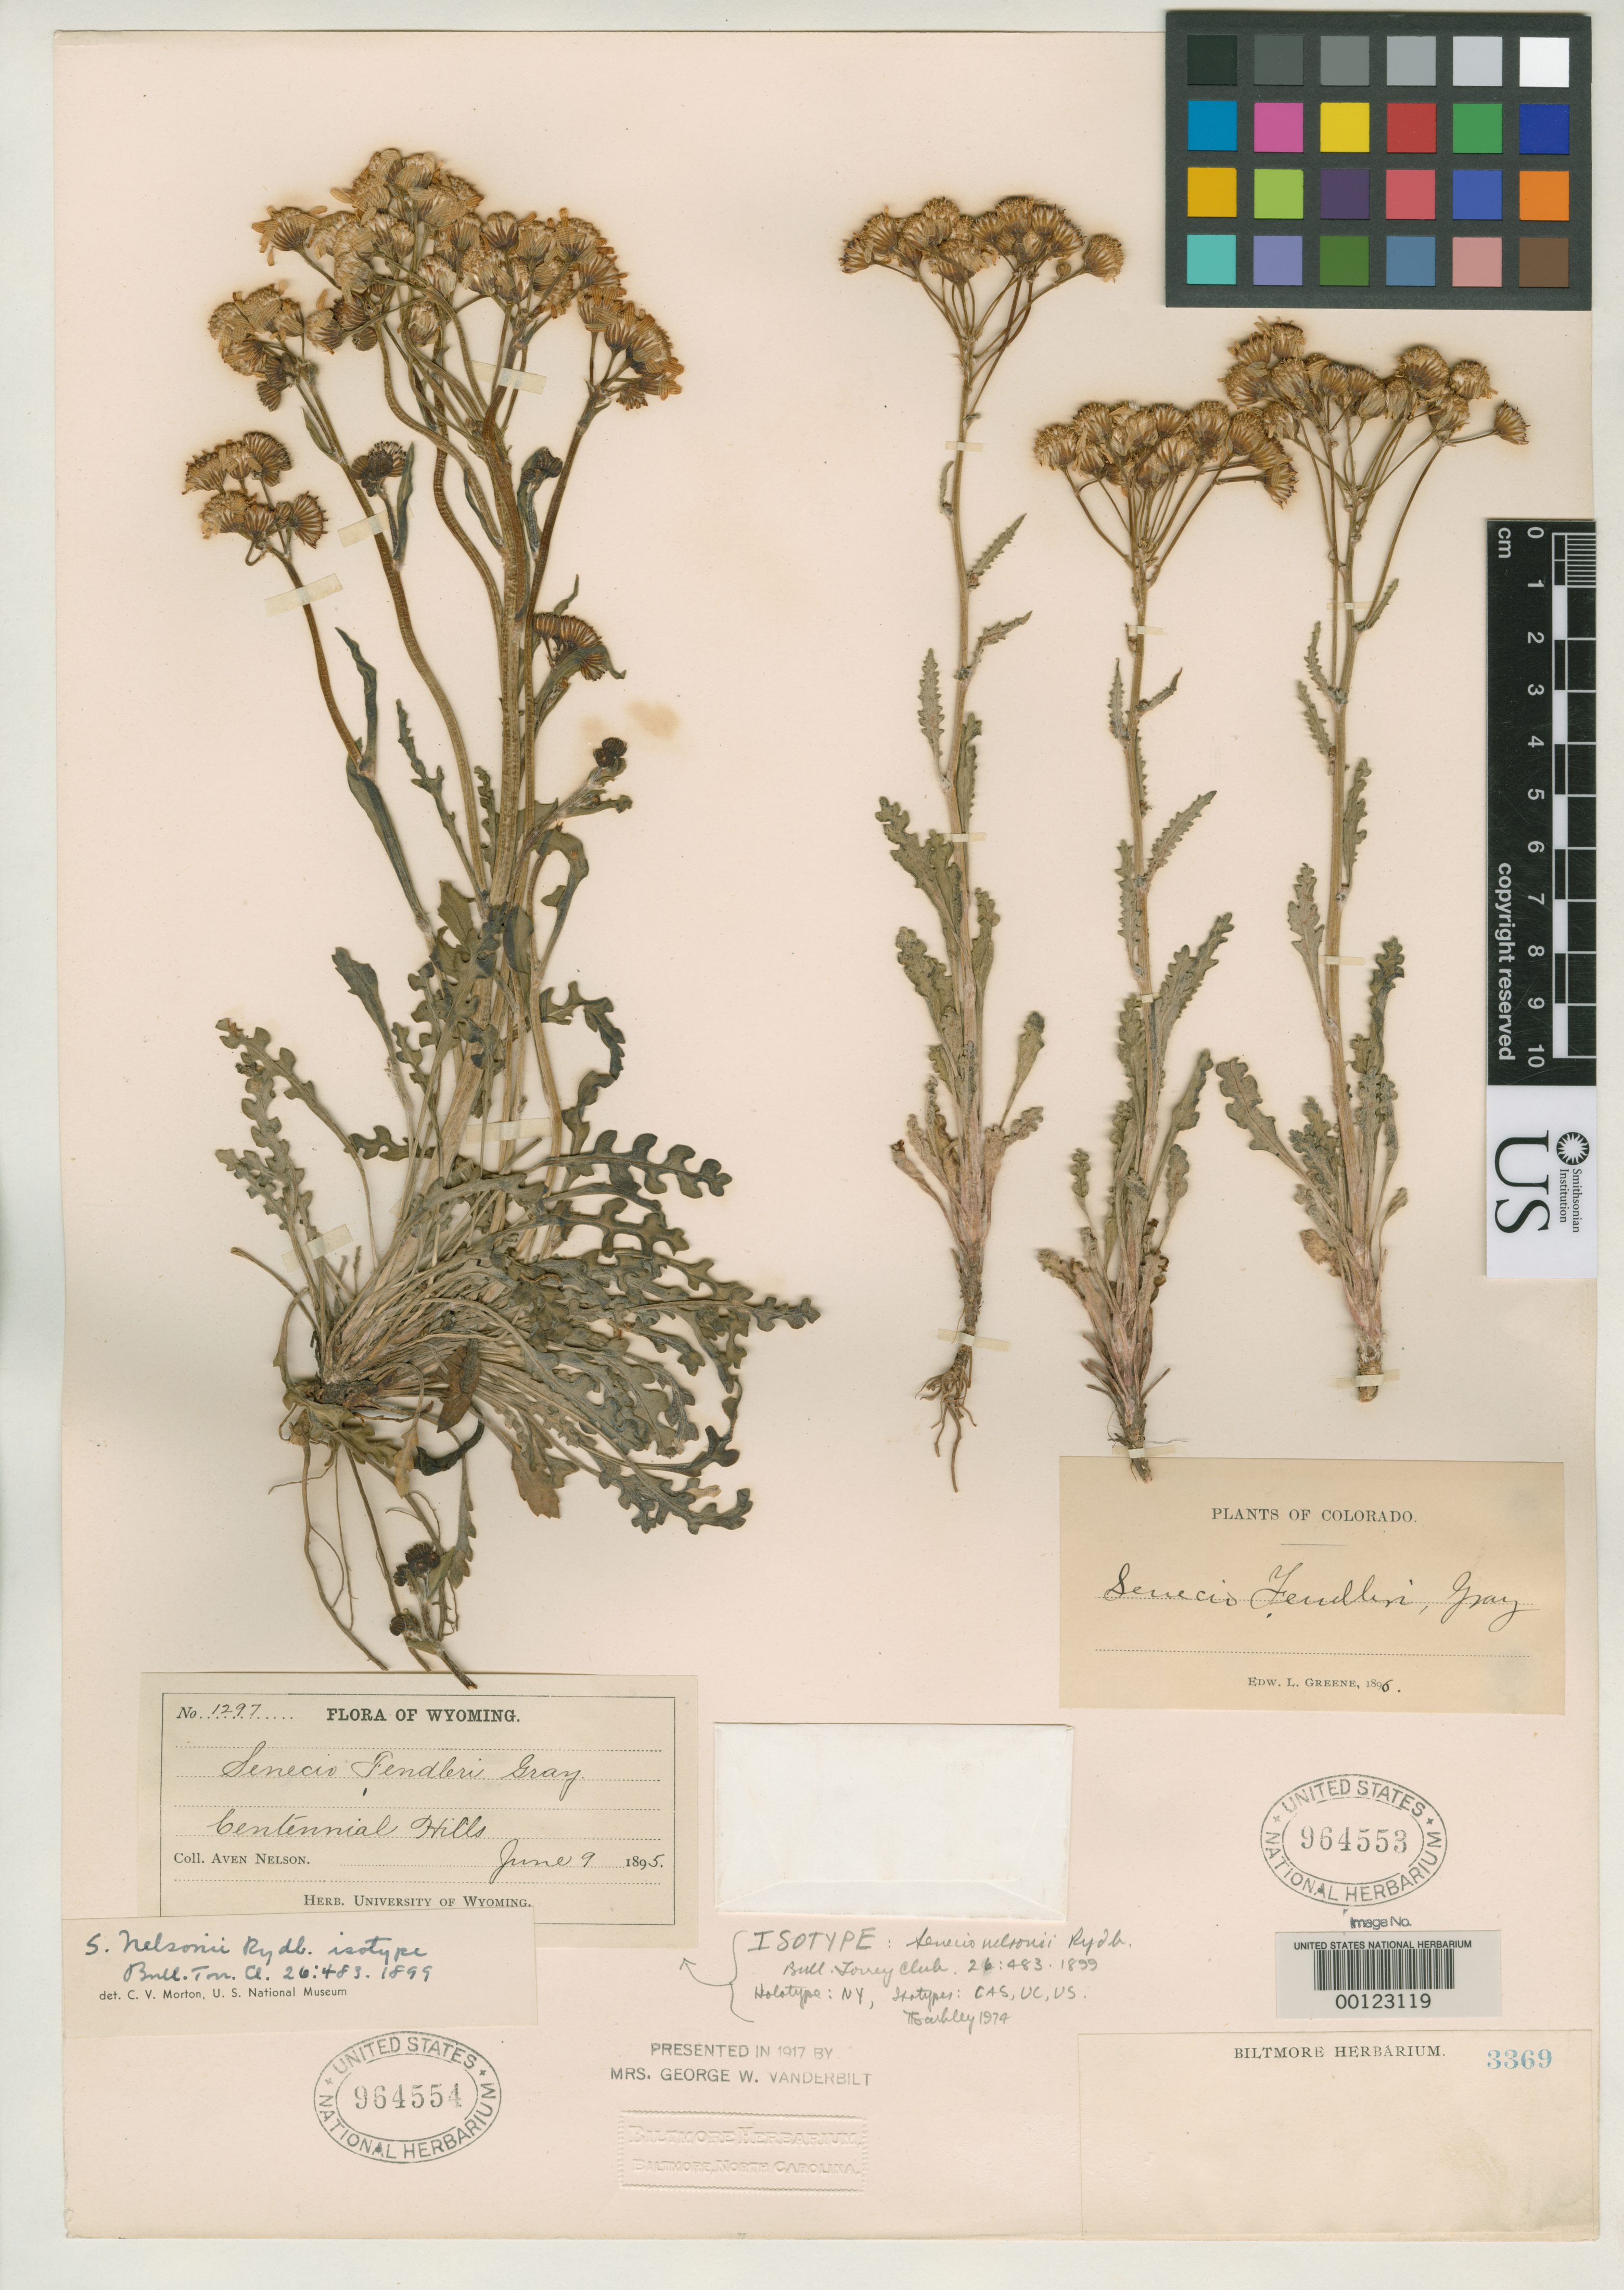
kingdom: Plantae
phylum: Tracheophyta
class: Magnoliopsida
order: Asterales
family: Asteraceae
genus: Senecio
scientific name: Senecio nelsonii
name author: Rydb. in A. Nelson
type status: Syntype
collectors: A. Nelson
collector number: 1297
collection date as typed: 09 Jun 1895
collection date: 1895-06-09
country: United States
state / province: Wyoming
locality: Centennial Hills.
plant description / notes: Also mounted on sheet is a non-type specimen (USNH 964553, Greene s.n.)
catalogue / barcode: US 964553